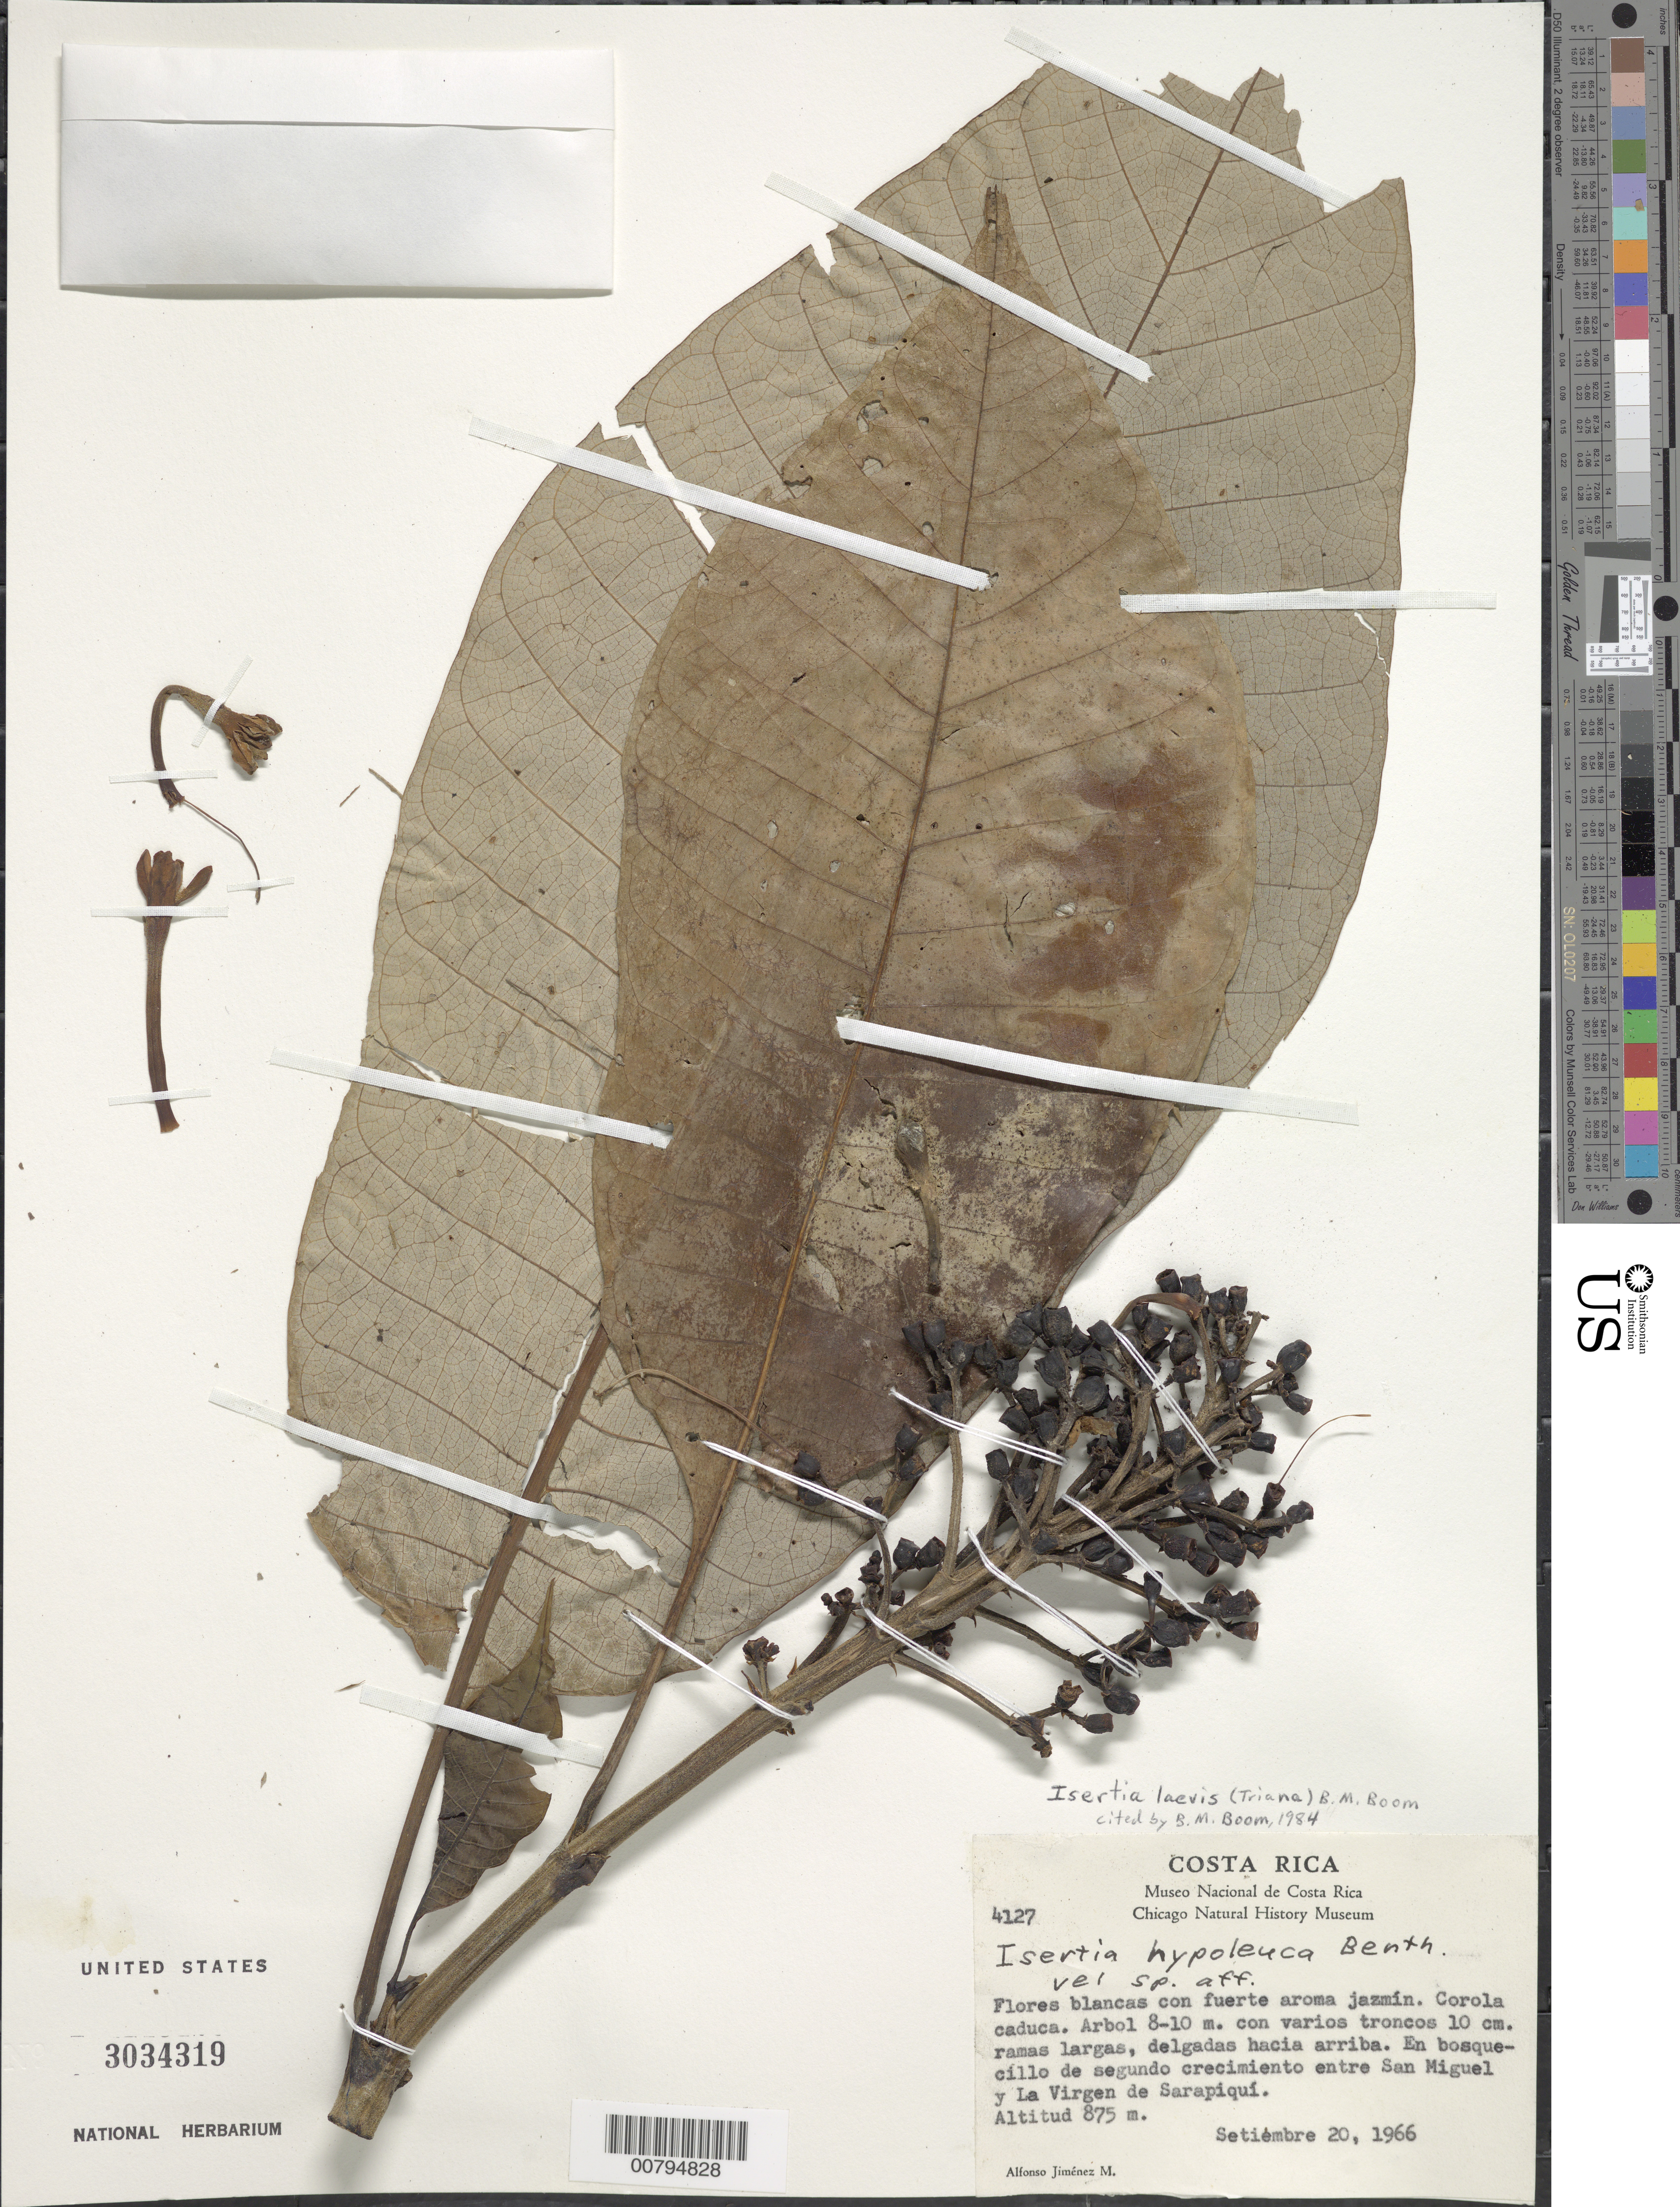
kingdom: Plantae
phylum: Tracheophyta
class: Magnoliopsida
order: Gentianales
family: Rubiaceae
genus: Isertia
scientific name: Isertia haenkeana var. haenkeana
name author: DC.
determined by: Boom, B. M.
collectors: A. Jiménez M.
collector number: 4127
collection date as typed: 20 Sep 1966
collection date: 1966-09-20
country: Costa Rica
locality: Entre San Miguel y La Virgen de Sarapiqui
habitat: En bosque-cillo de segundo crecimiento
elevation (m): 875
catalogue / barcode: US 3034319